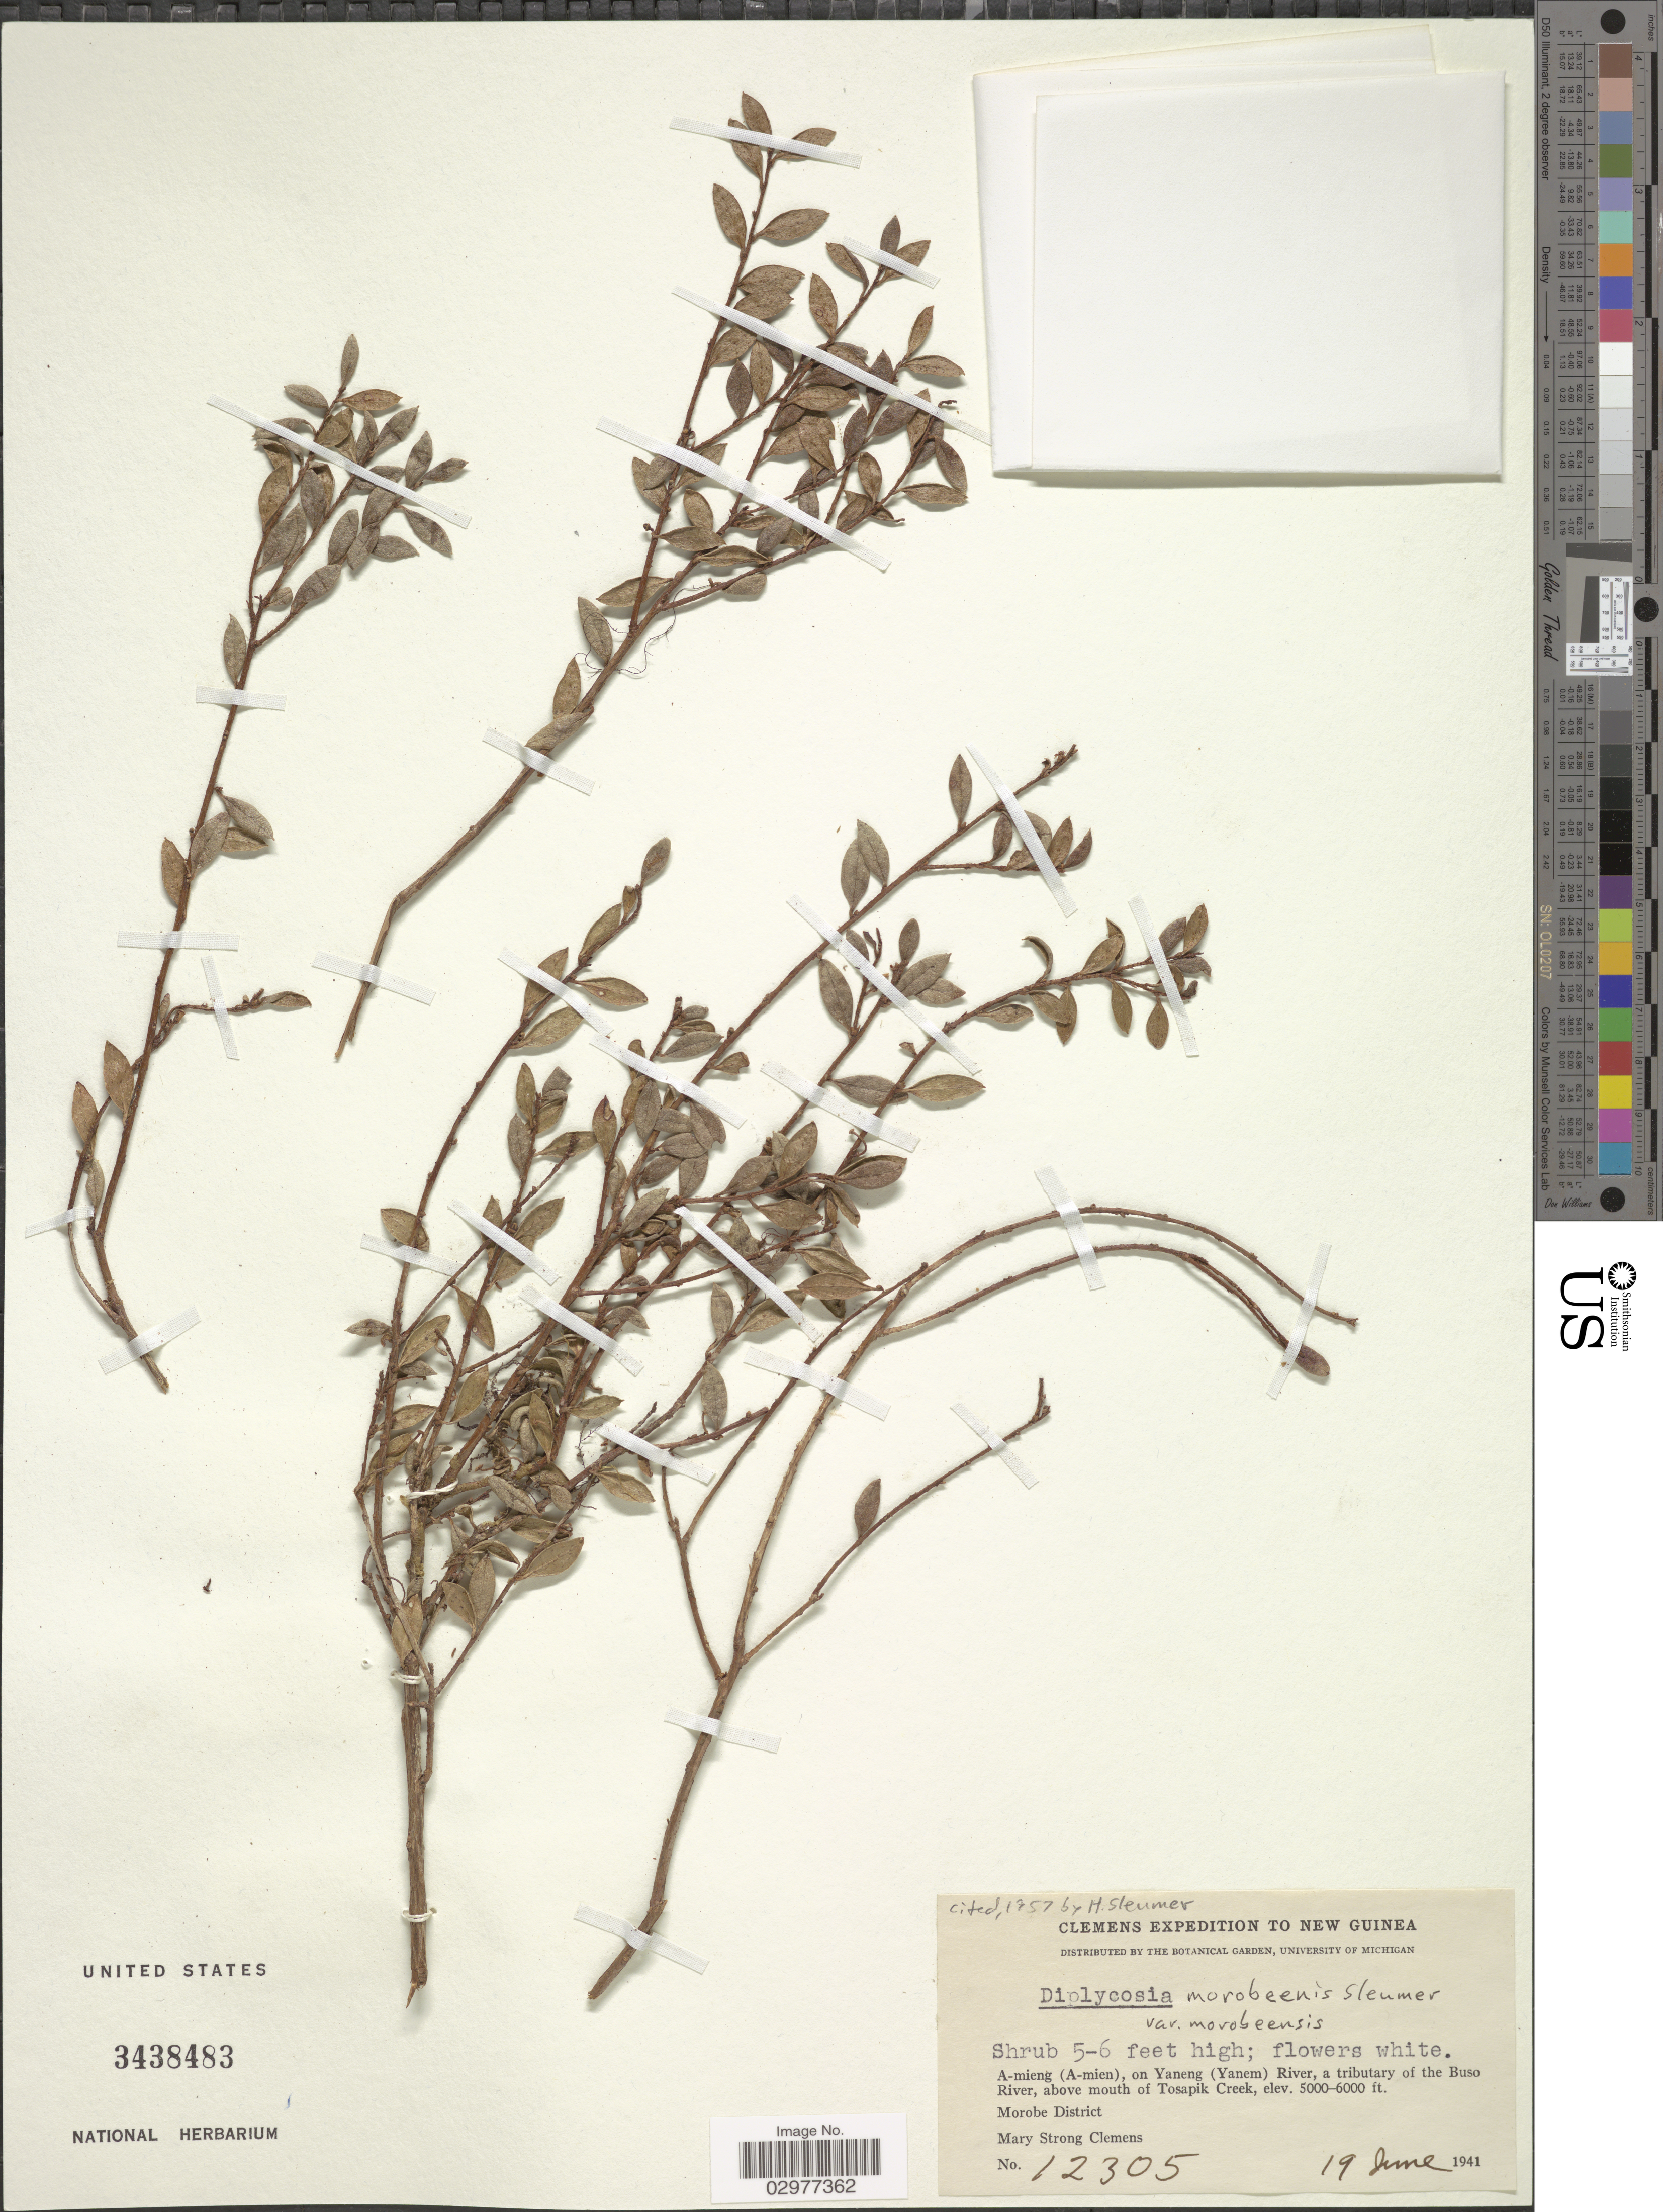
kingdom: Plantae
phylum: Tracheophyta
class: Magnoliopsida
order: Ericales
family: Ericaceae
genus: Diplycosia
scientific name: Diplycosia morobeensis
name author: Sleumer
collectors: M. S. Clemens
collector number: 12305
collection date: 1941-06-19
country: Papua New Guinea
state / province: Morobe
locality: New Guinea. A-mieng (A-mien), on Yaneng (Yanem) River, a tributary of the Buso River, above mouth of Tosaik Creek, Morobe District.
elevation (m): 1524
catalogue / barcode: US 3438483